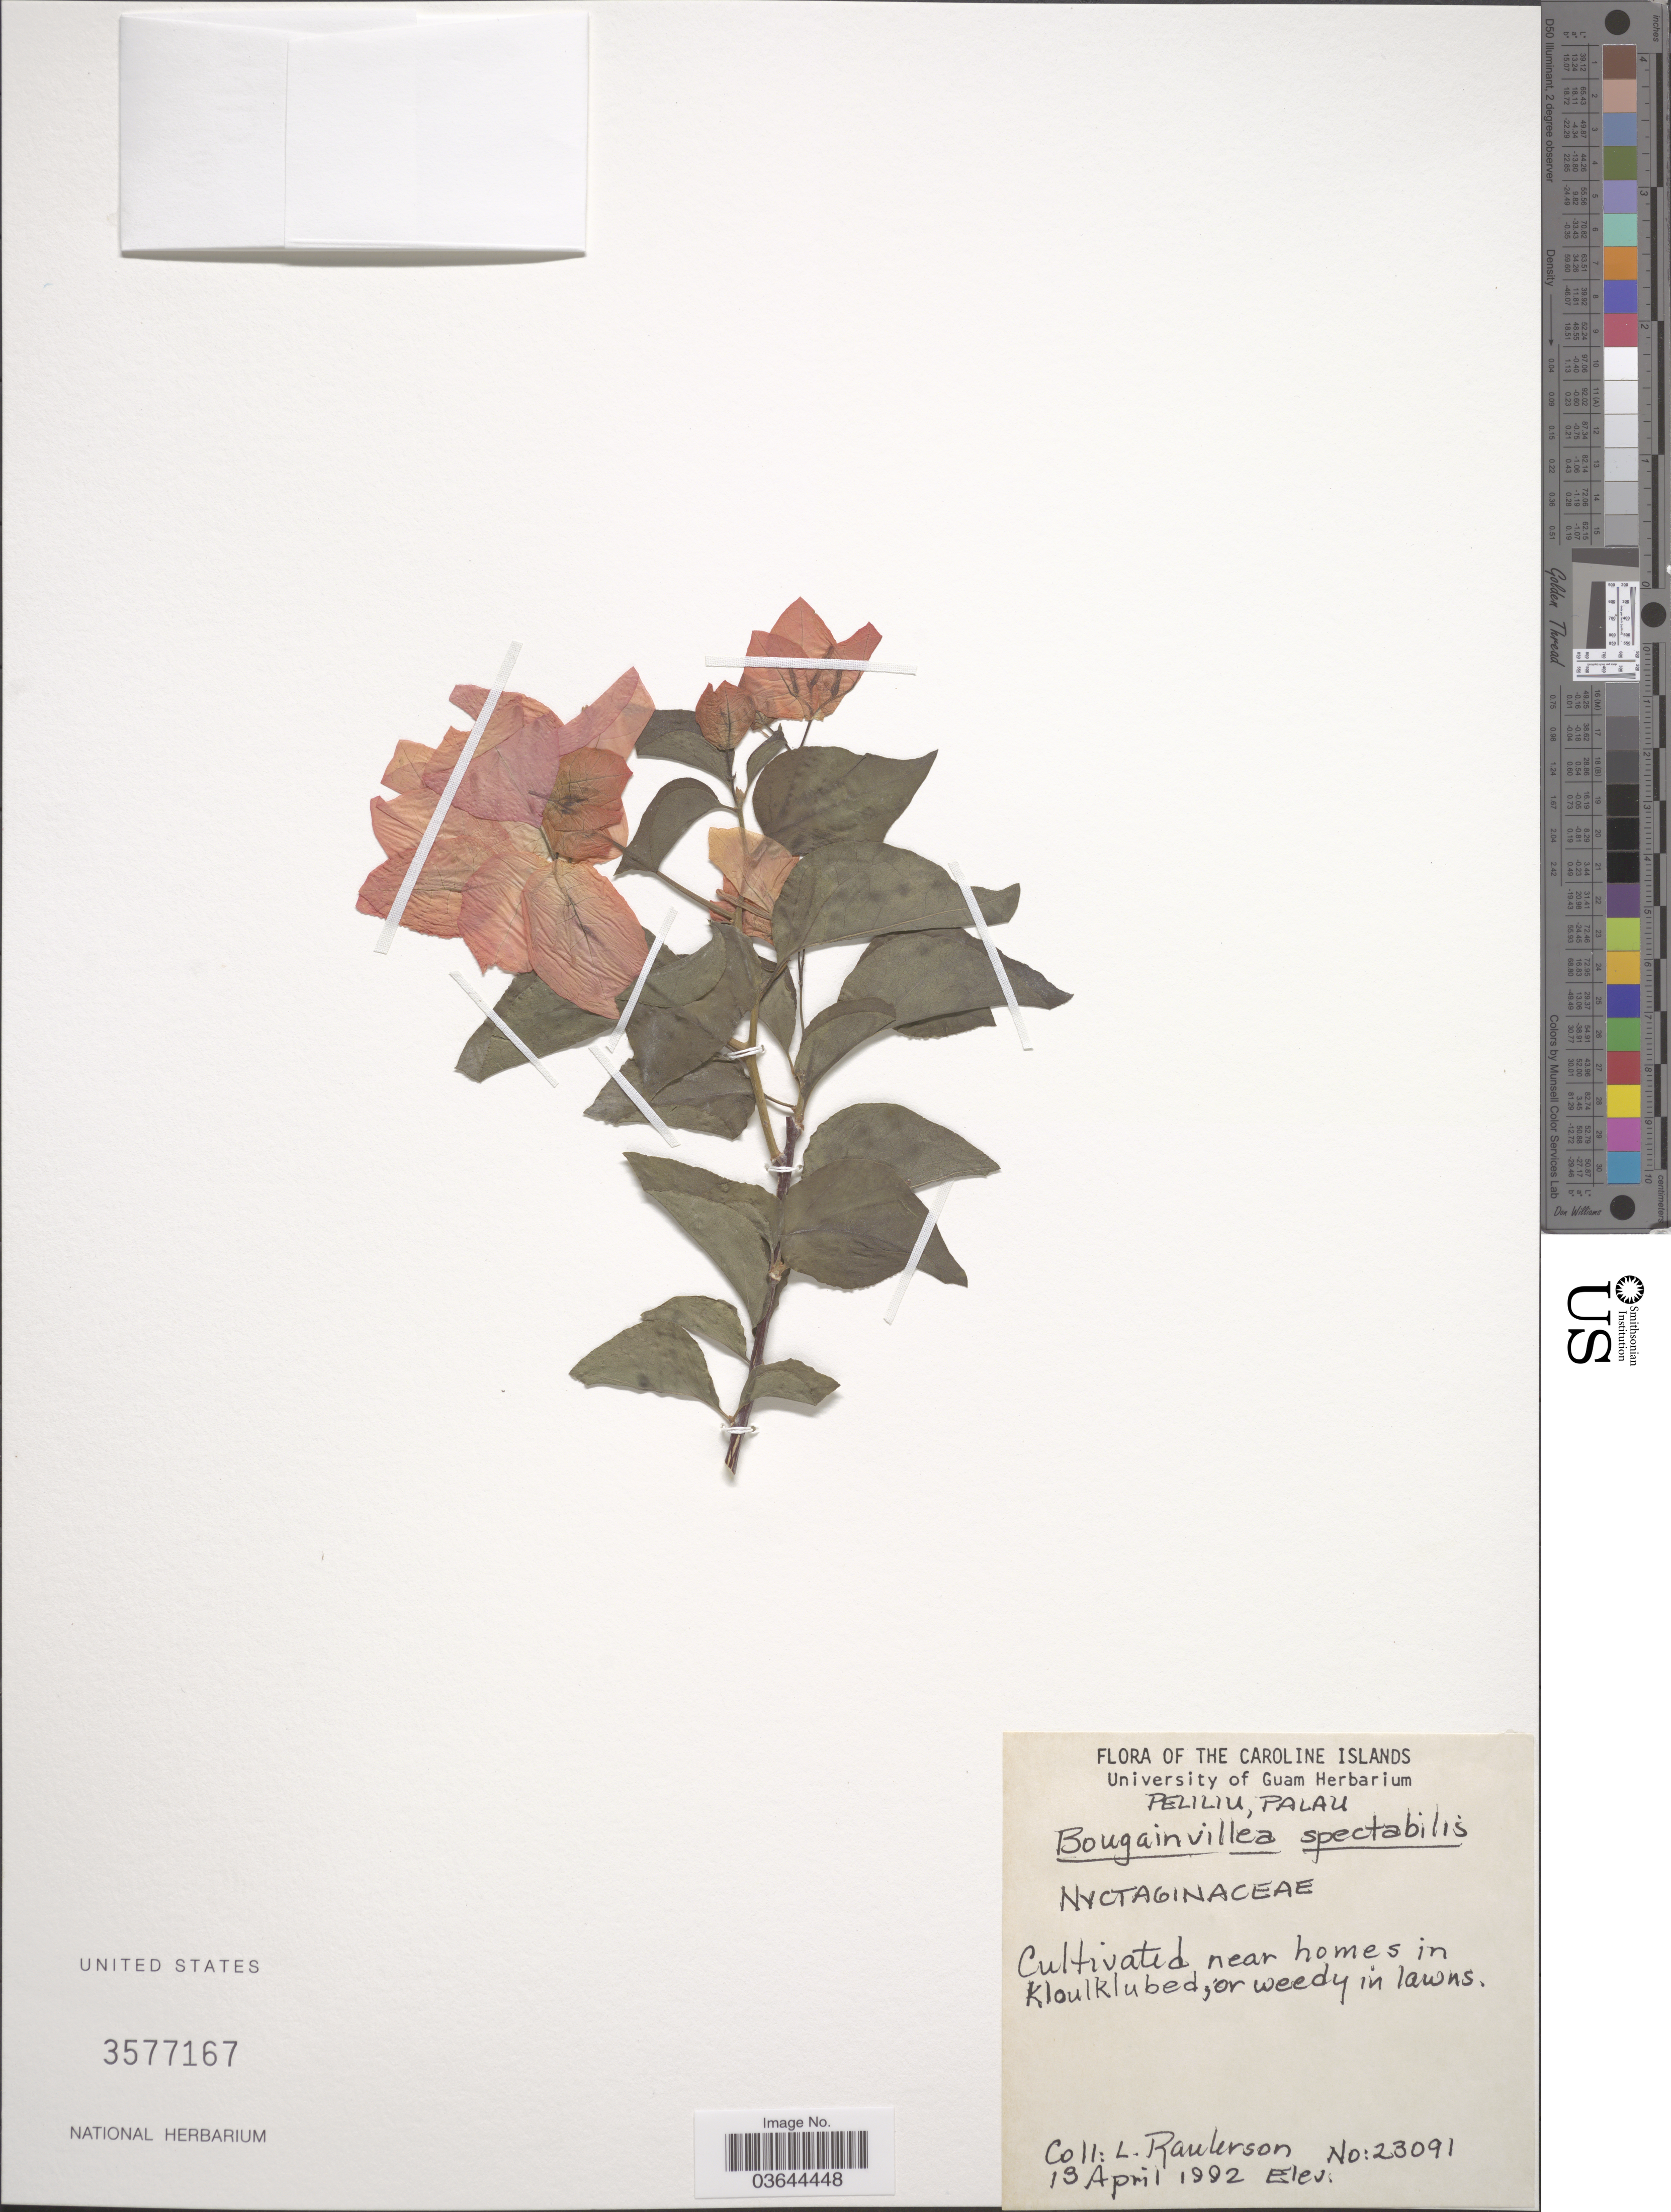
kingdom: Plantae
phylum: Tracheophyta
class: Magnoliopsida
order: Caryophyllales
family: Nyctaginaceae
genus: Bougainvillea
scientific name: Bougainvillea spectabilis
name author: Willd.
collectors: L. Raulerson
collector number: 23091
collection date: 1992-04-13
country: Palau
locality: The Caroline Islands. Peliliu, Palau. Cultivated near homes in Kloulklubed.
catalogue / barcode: US 3577167